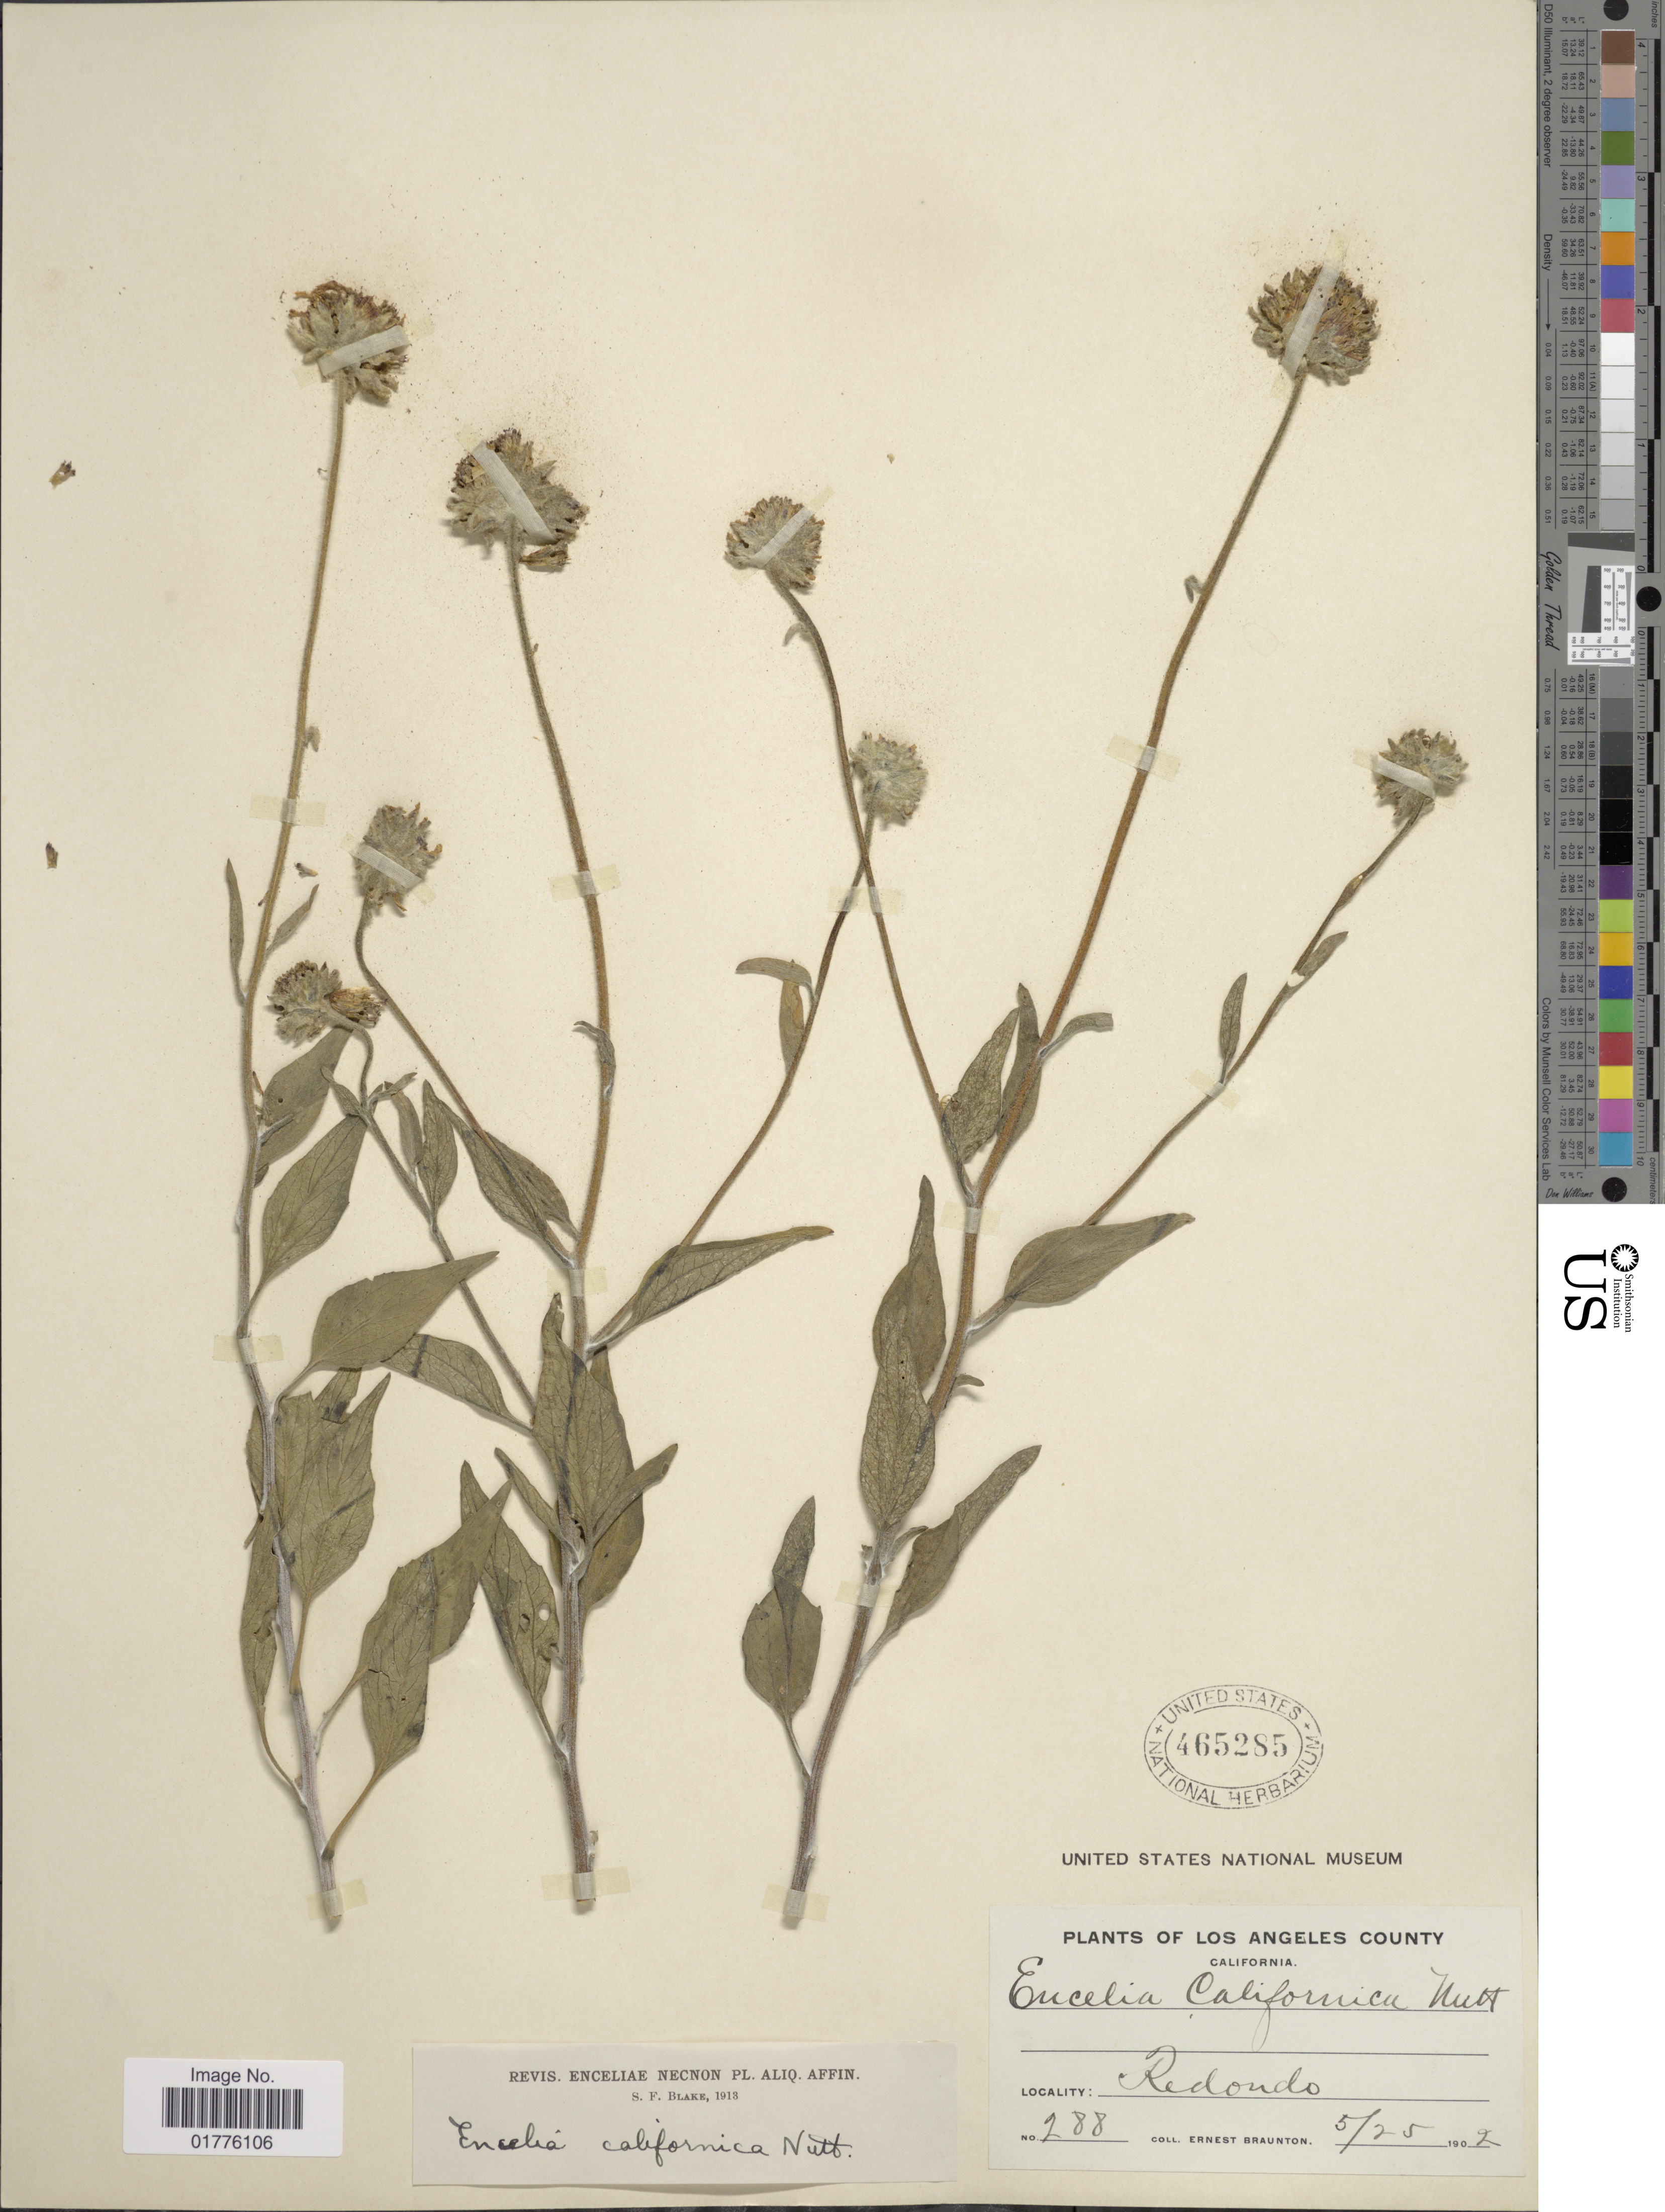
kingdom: Plantae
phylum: Tracheophyta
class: Magnoliopsida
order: Asterales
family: Asteraceae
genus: Encelia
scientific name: Encelia californica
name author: Nutt.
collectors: E. Braunton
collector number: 288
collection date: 1902-05-24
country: United States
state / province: California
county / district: Los Angeles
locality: Los Angeles County. California. Redondo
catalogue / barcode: US 465285